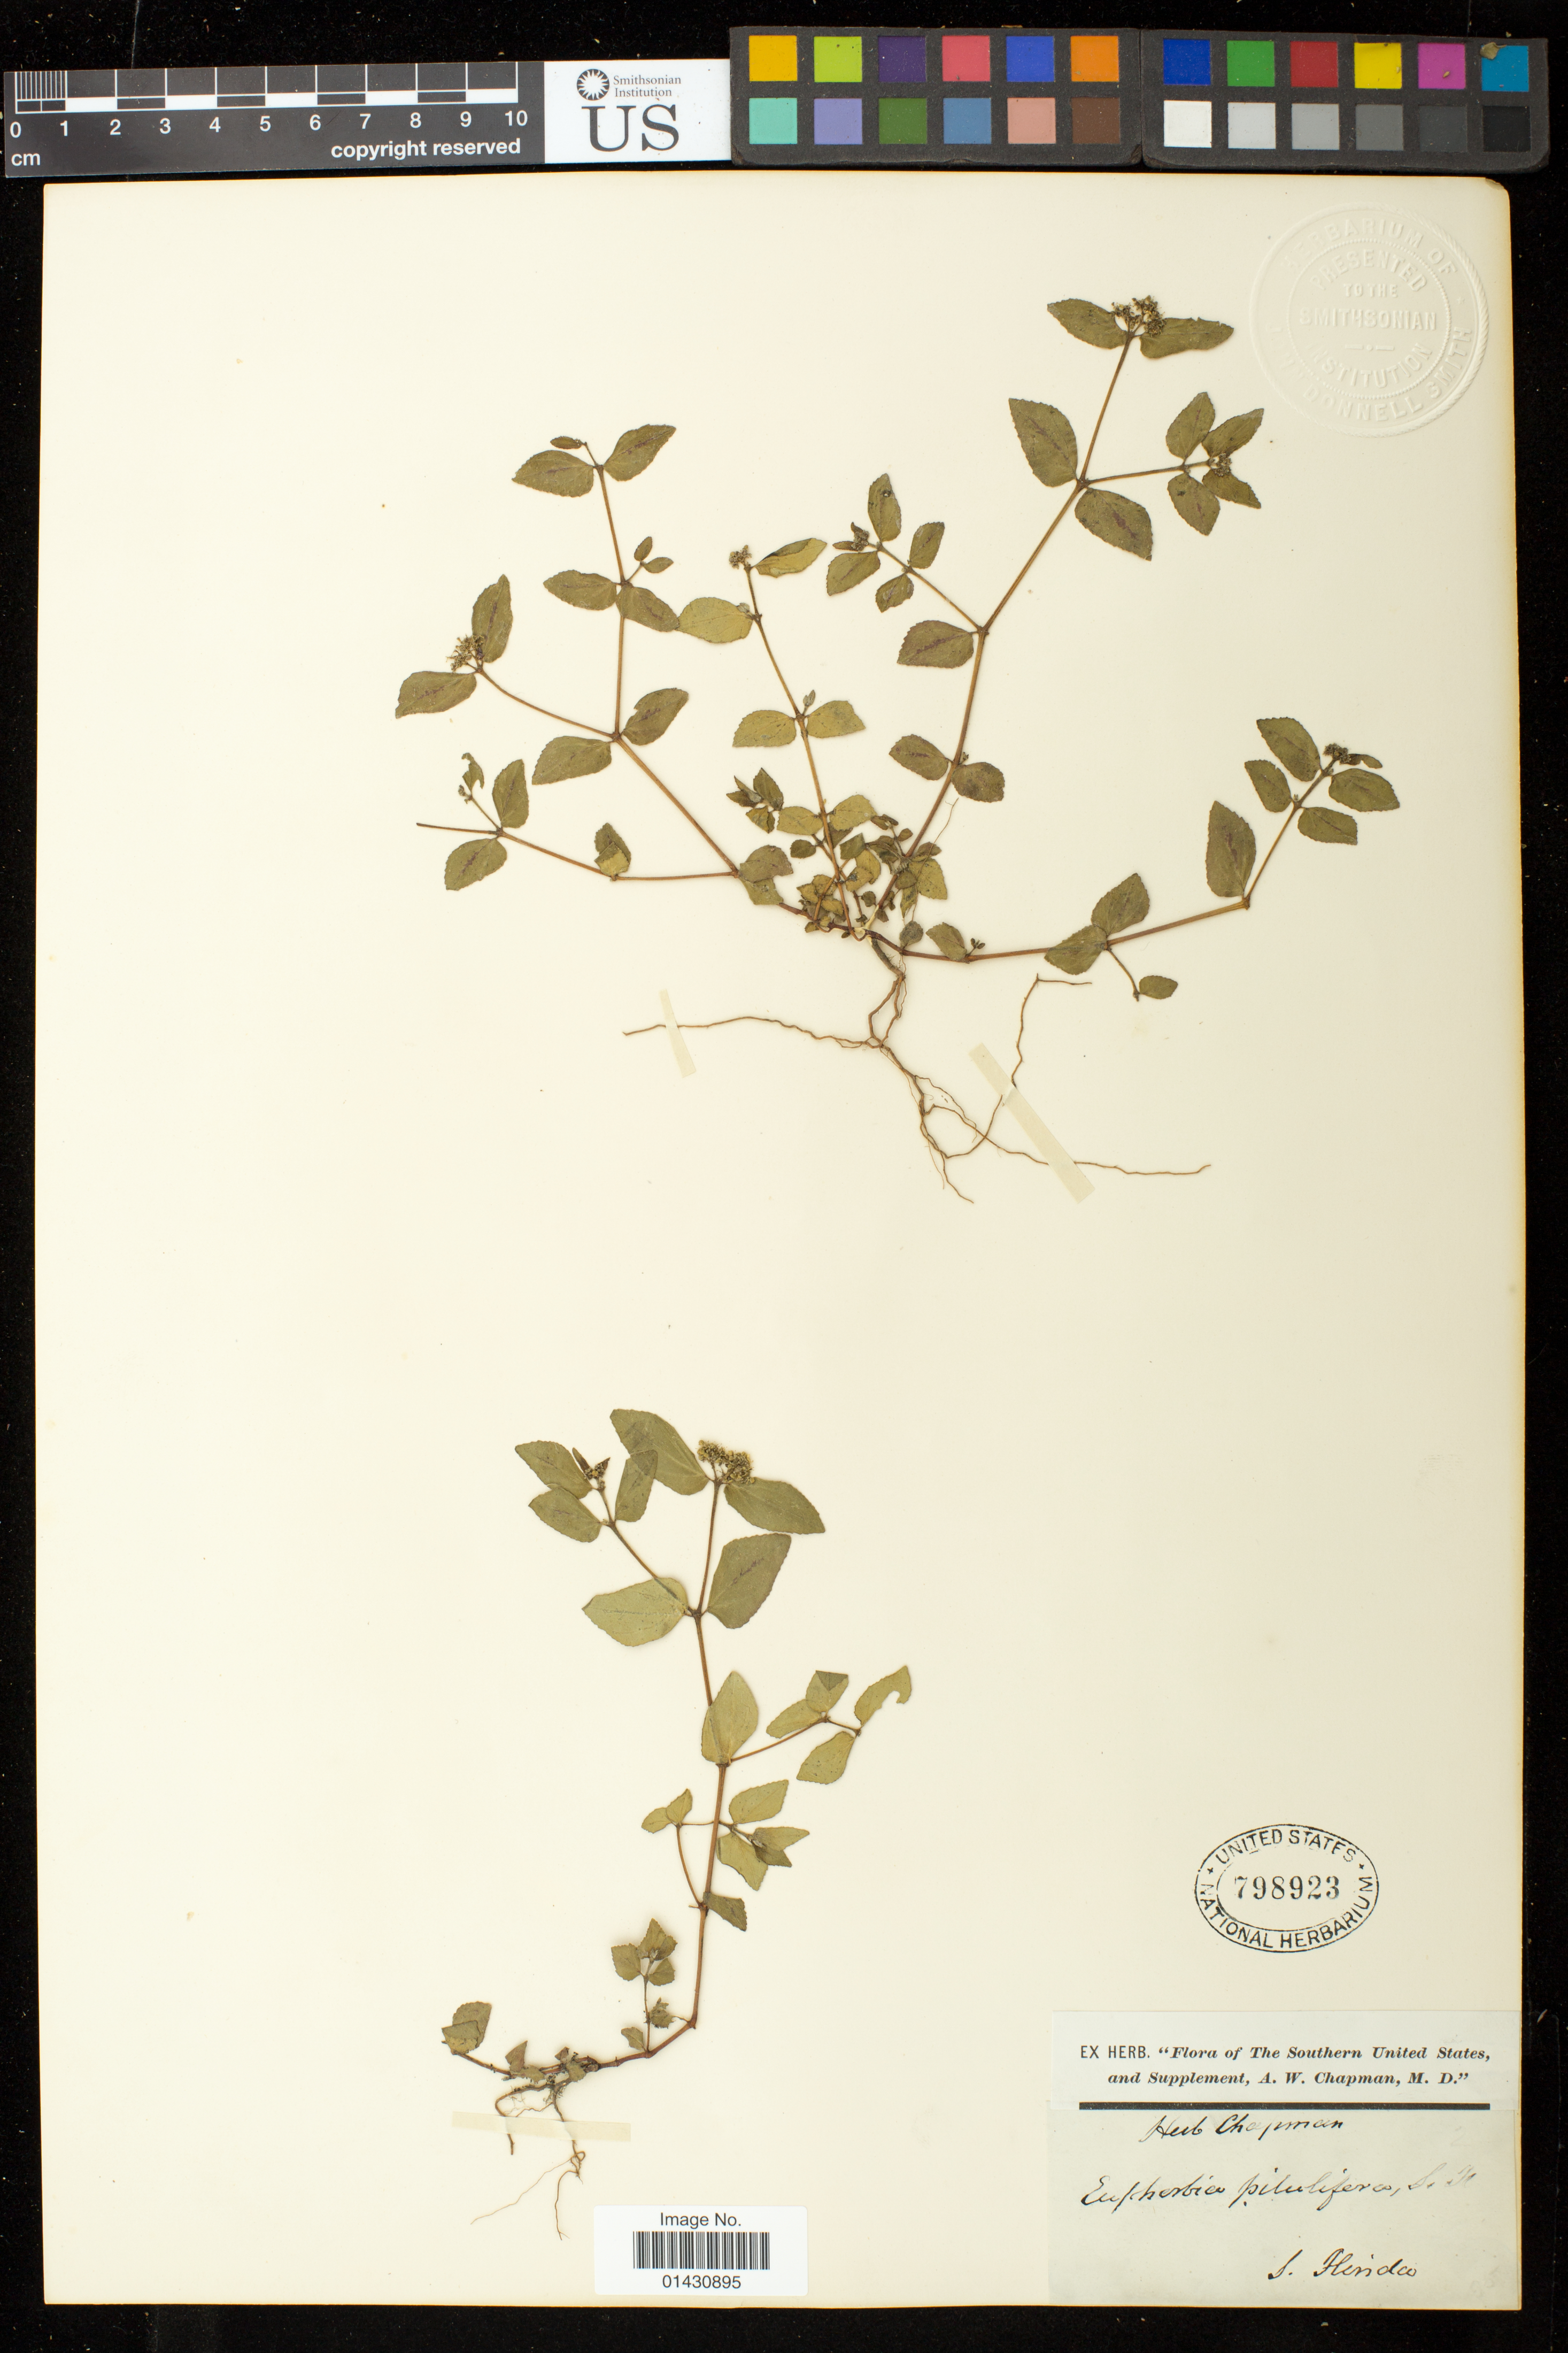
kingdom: Plantae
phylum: Tracheophyta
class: Magnoliopsida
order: Malpighiales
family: Euphorbiaceae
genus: Euphorbia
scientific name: Euphorbia ophthalmica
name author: Pers.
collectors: A. W. Chapman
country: United States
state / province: Florida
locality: S. Florida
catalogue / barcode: US 798923